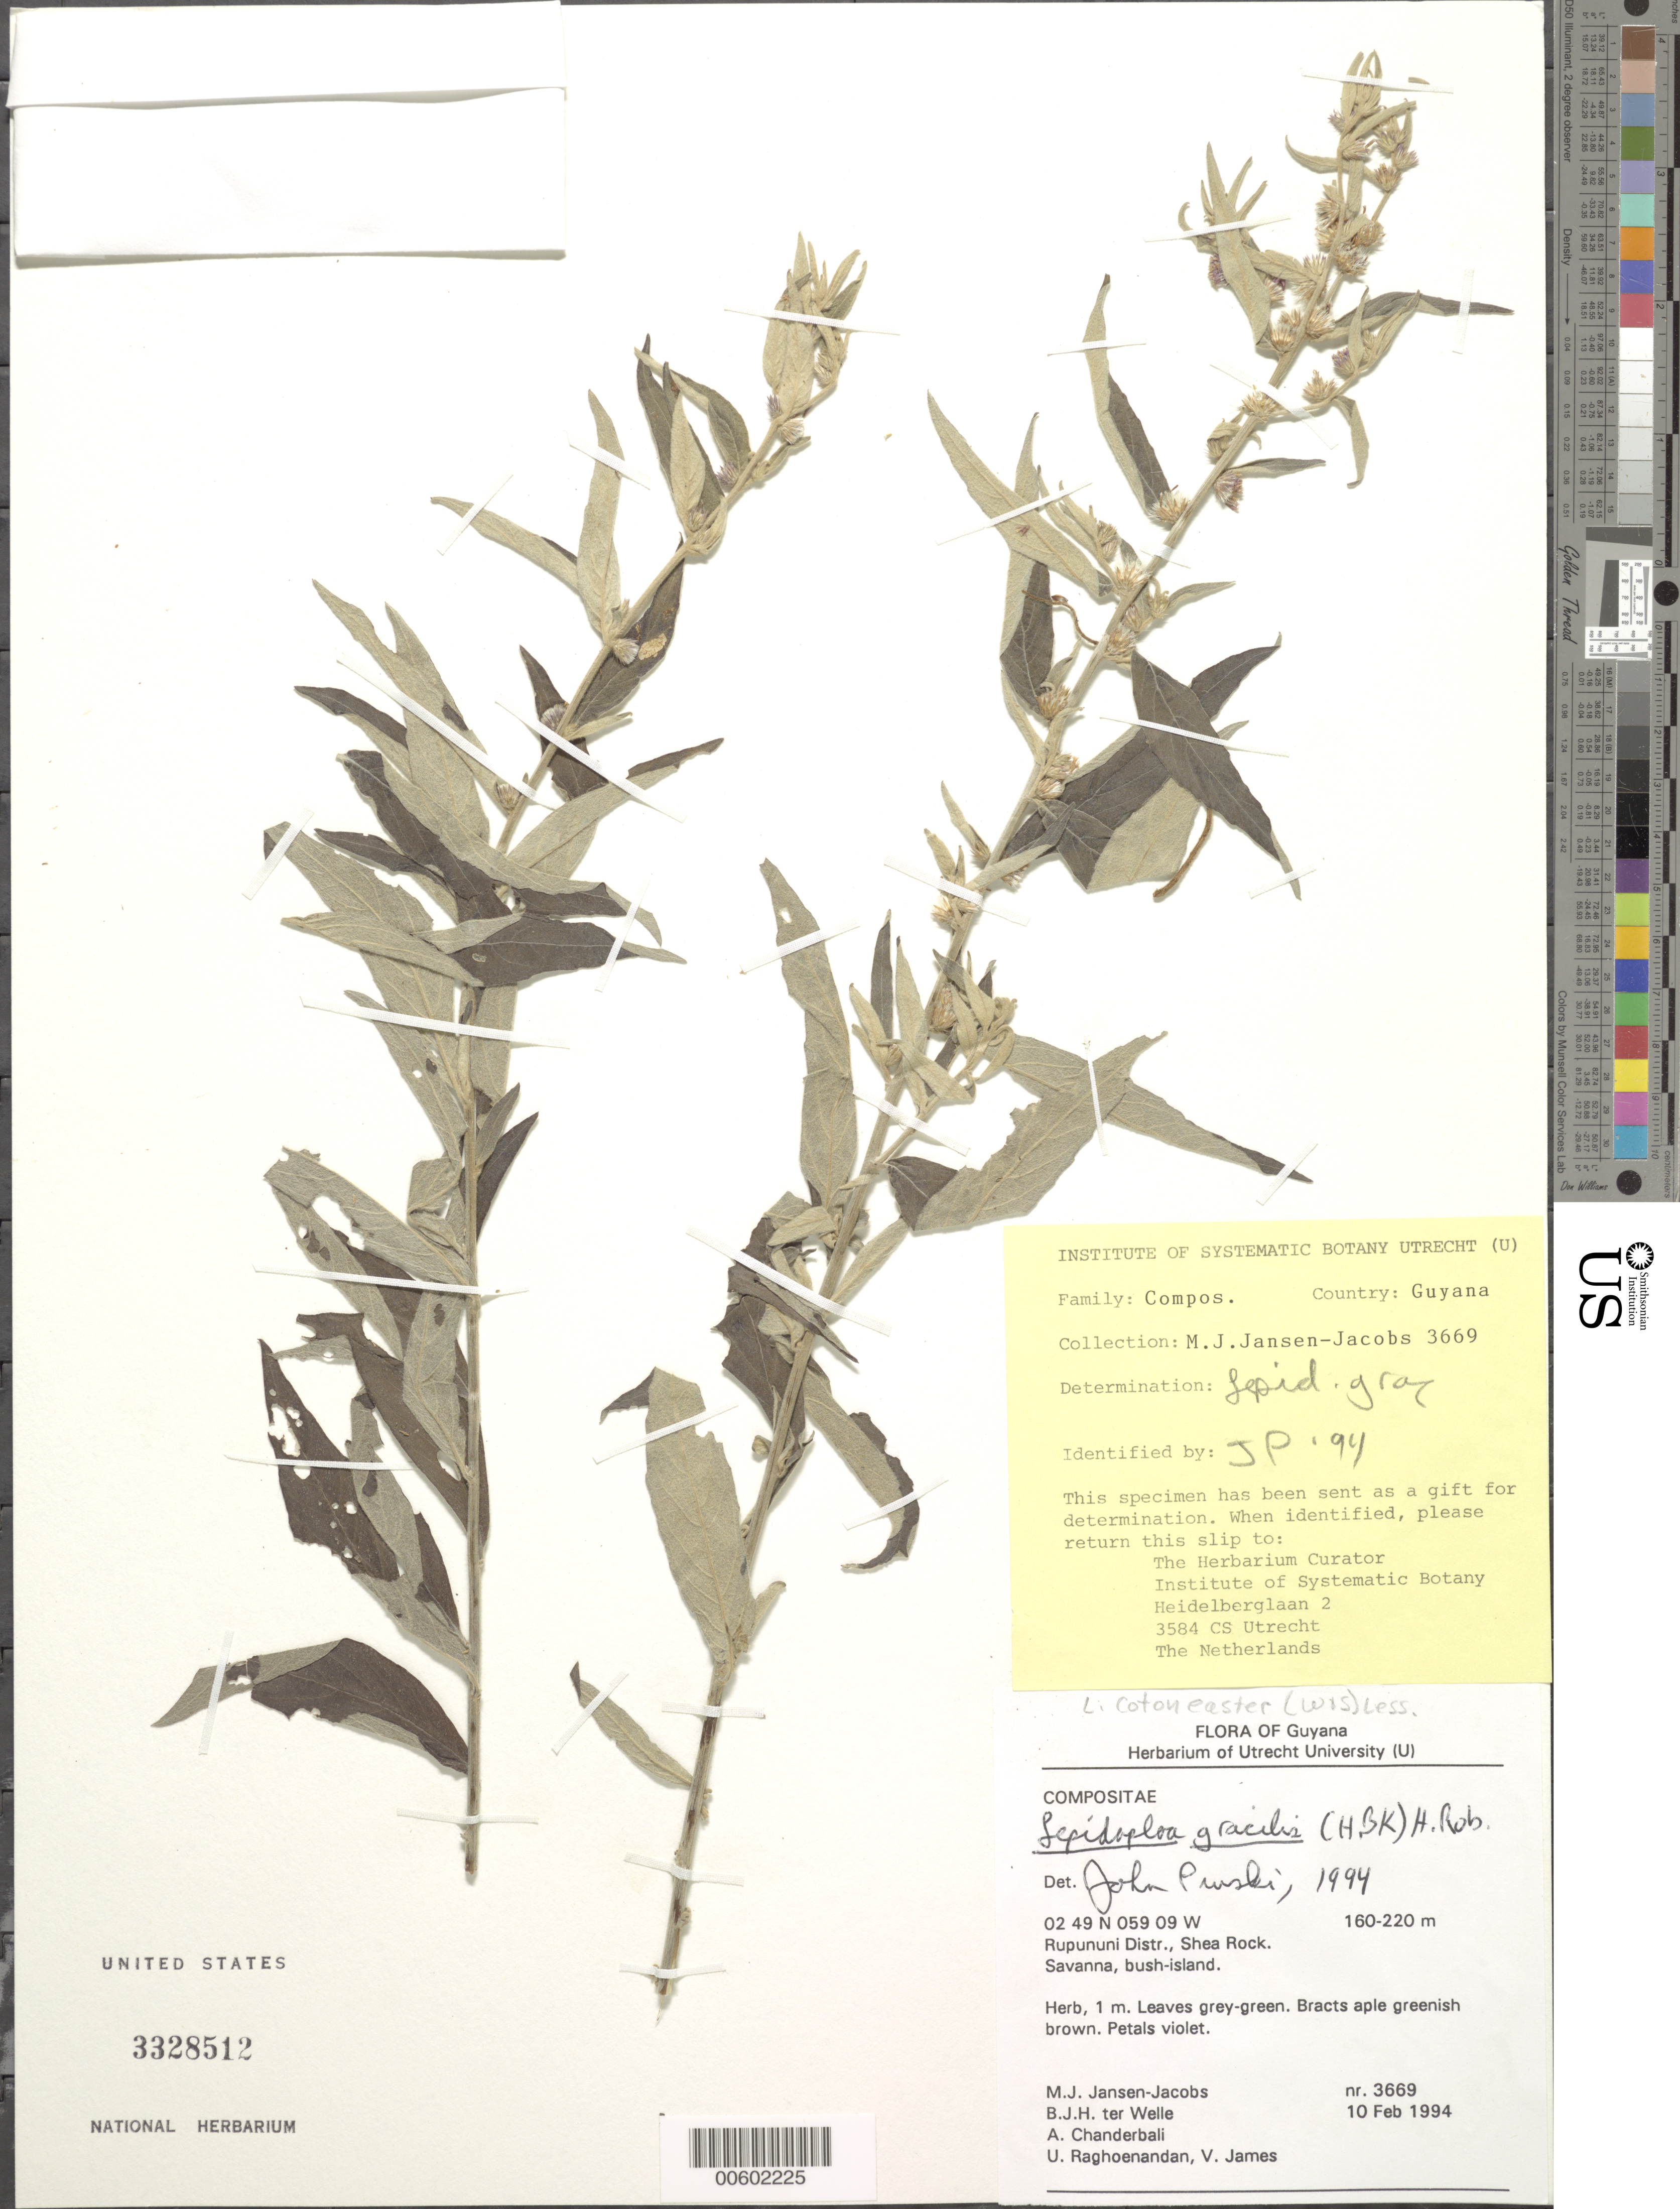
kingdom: Plantae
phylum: Tracheophyta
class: Magnoliopsida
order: Asterales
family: Asteraceae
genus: Lepidaploa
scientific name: Lepidaploa cotoneaster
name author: (Willd. ex Spreng.) H. Rob.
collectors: M. J. Jansen-Jacobs, B. Welle, A. S. Chanderbali, U. Raghoenandan & V. James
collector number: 3669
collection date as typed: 10-Feb-94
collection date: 1994-02-10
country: Guyana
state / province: U. Takutu-U. Essequibo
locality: Shea Rock, Rupununi Dist.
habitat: Savanna, bush-island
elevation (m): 160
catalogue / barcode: US 3328512